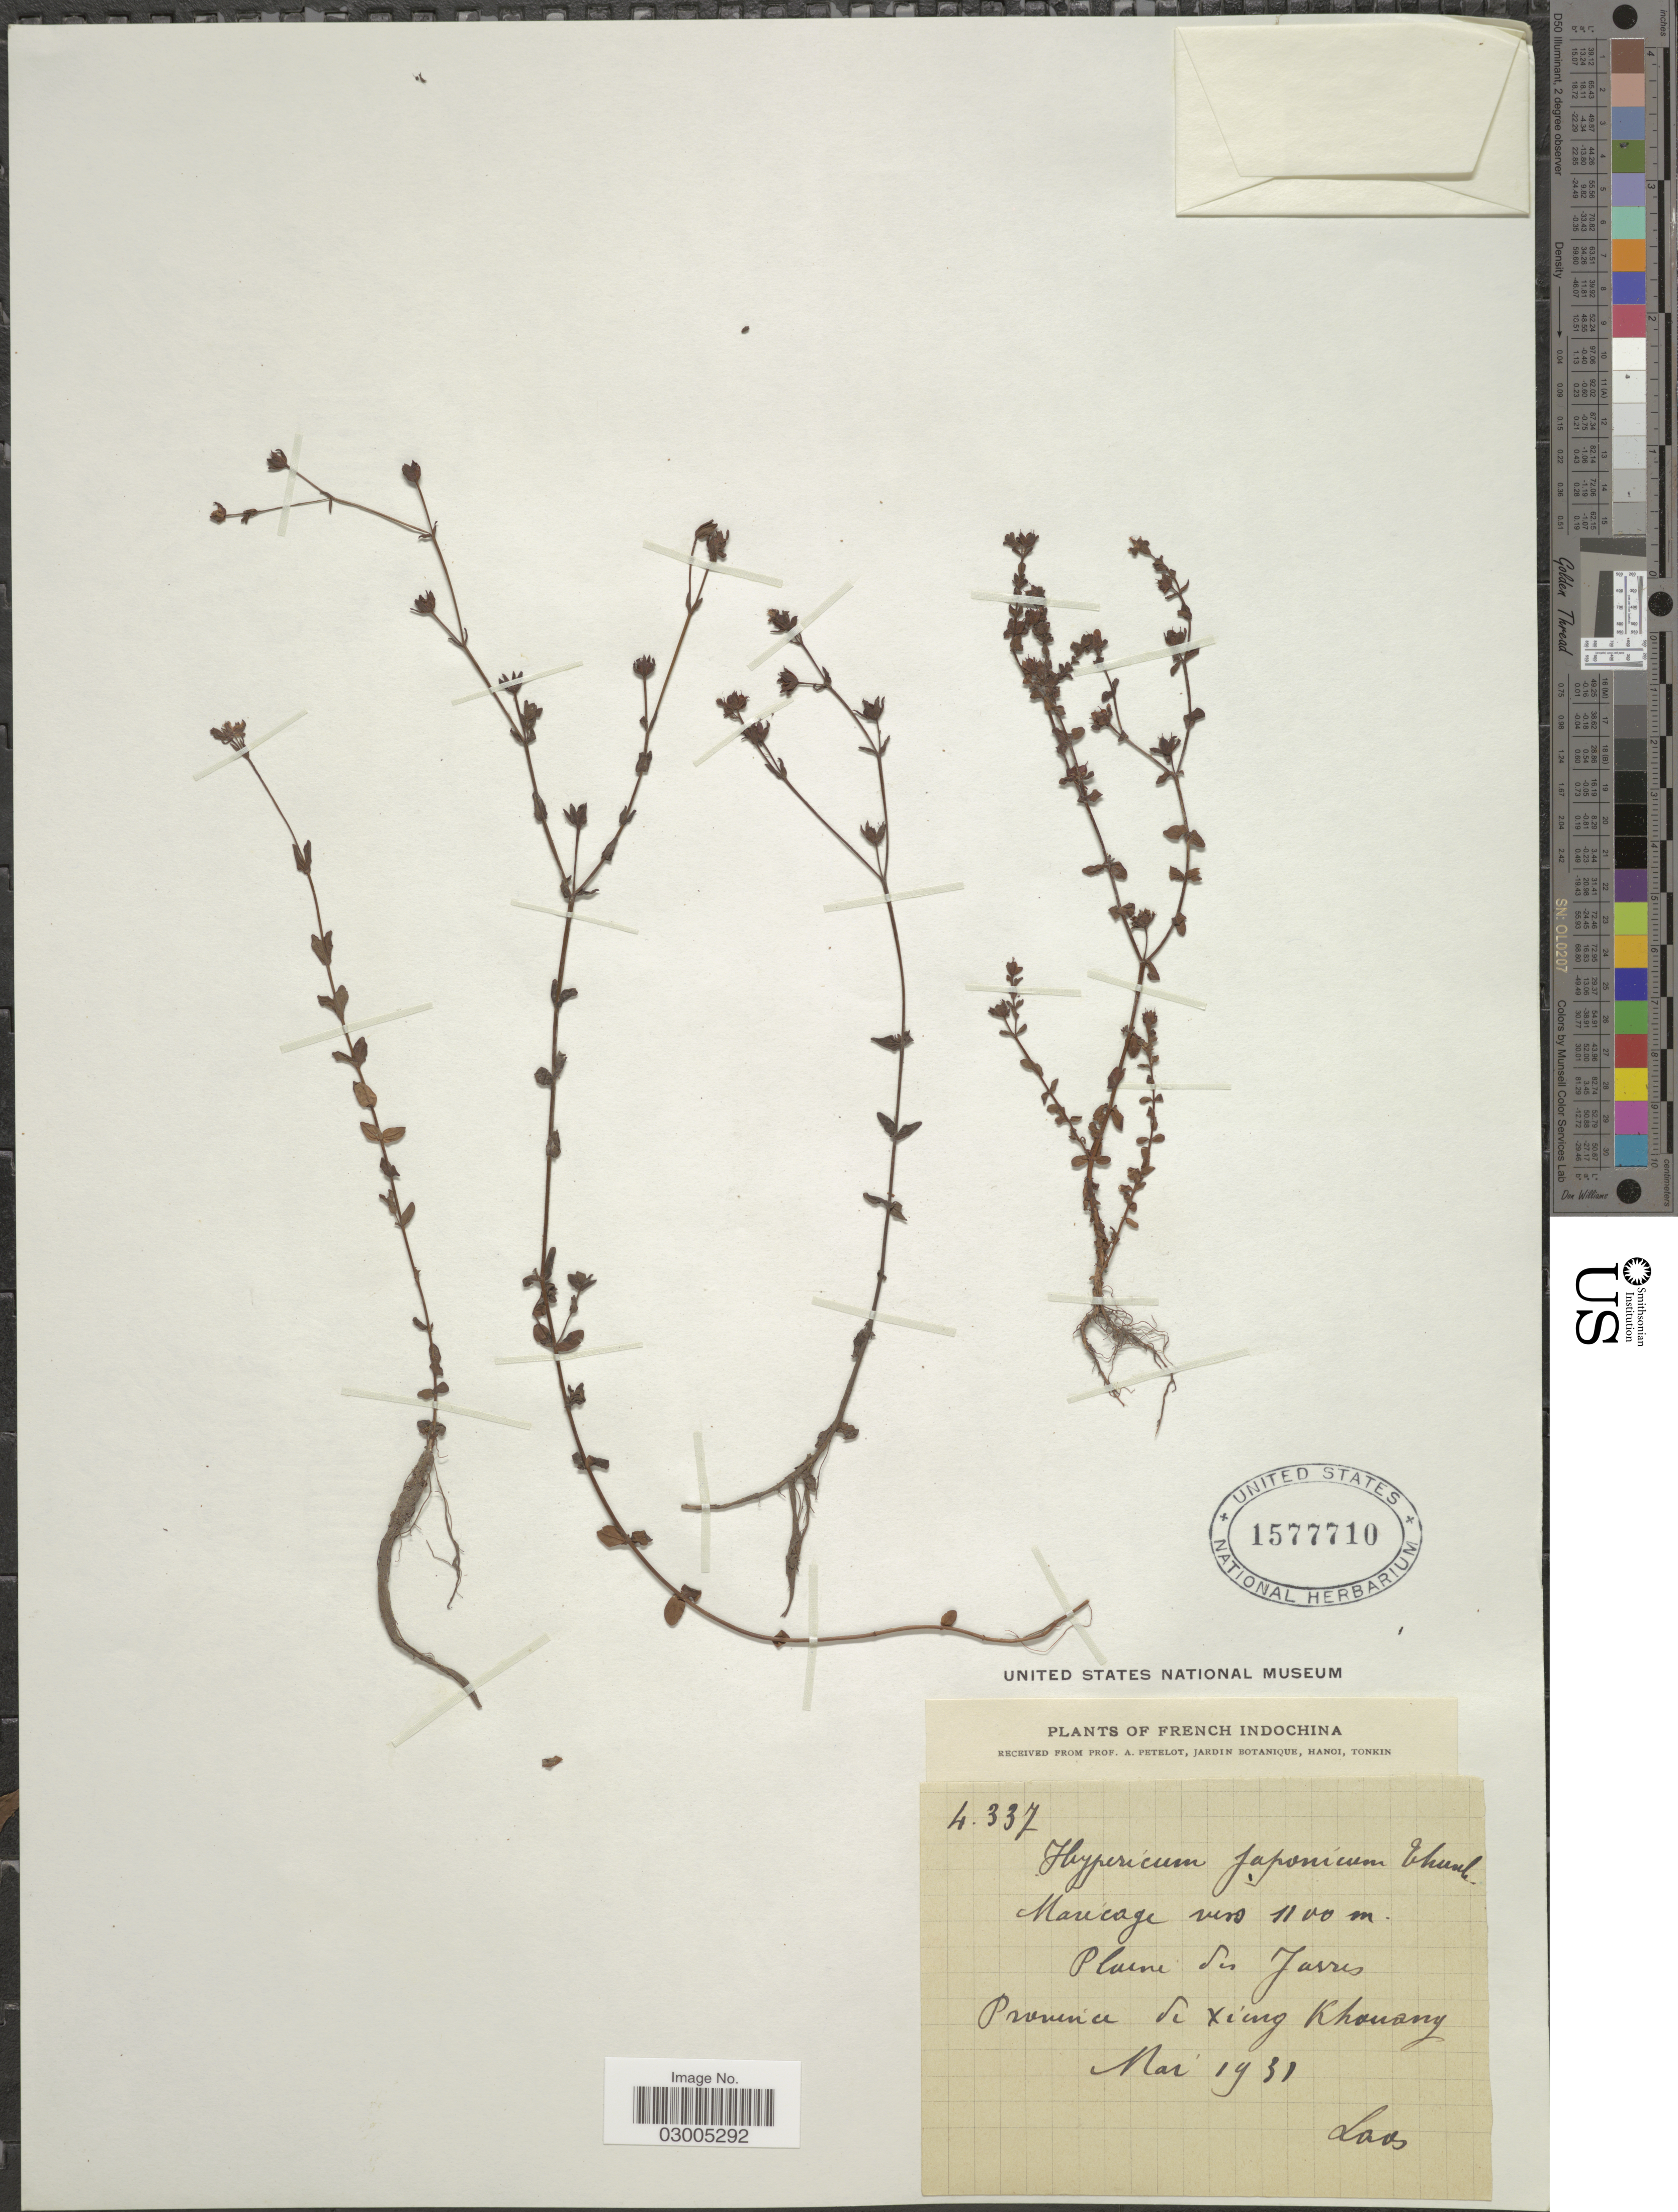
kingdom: Plantae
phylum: Tracheophyta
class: Magnoliopsida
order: Malpighiales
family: Hypericaceae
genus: Hypericum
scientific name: Hypericum japonicum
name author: Thunb.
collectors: A. Petelot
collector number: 4337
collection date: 1931-05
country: Laos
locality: Plaine des Jarres. Province de Xieng Khouang.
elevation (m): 1100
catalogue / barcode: US 1577710